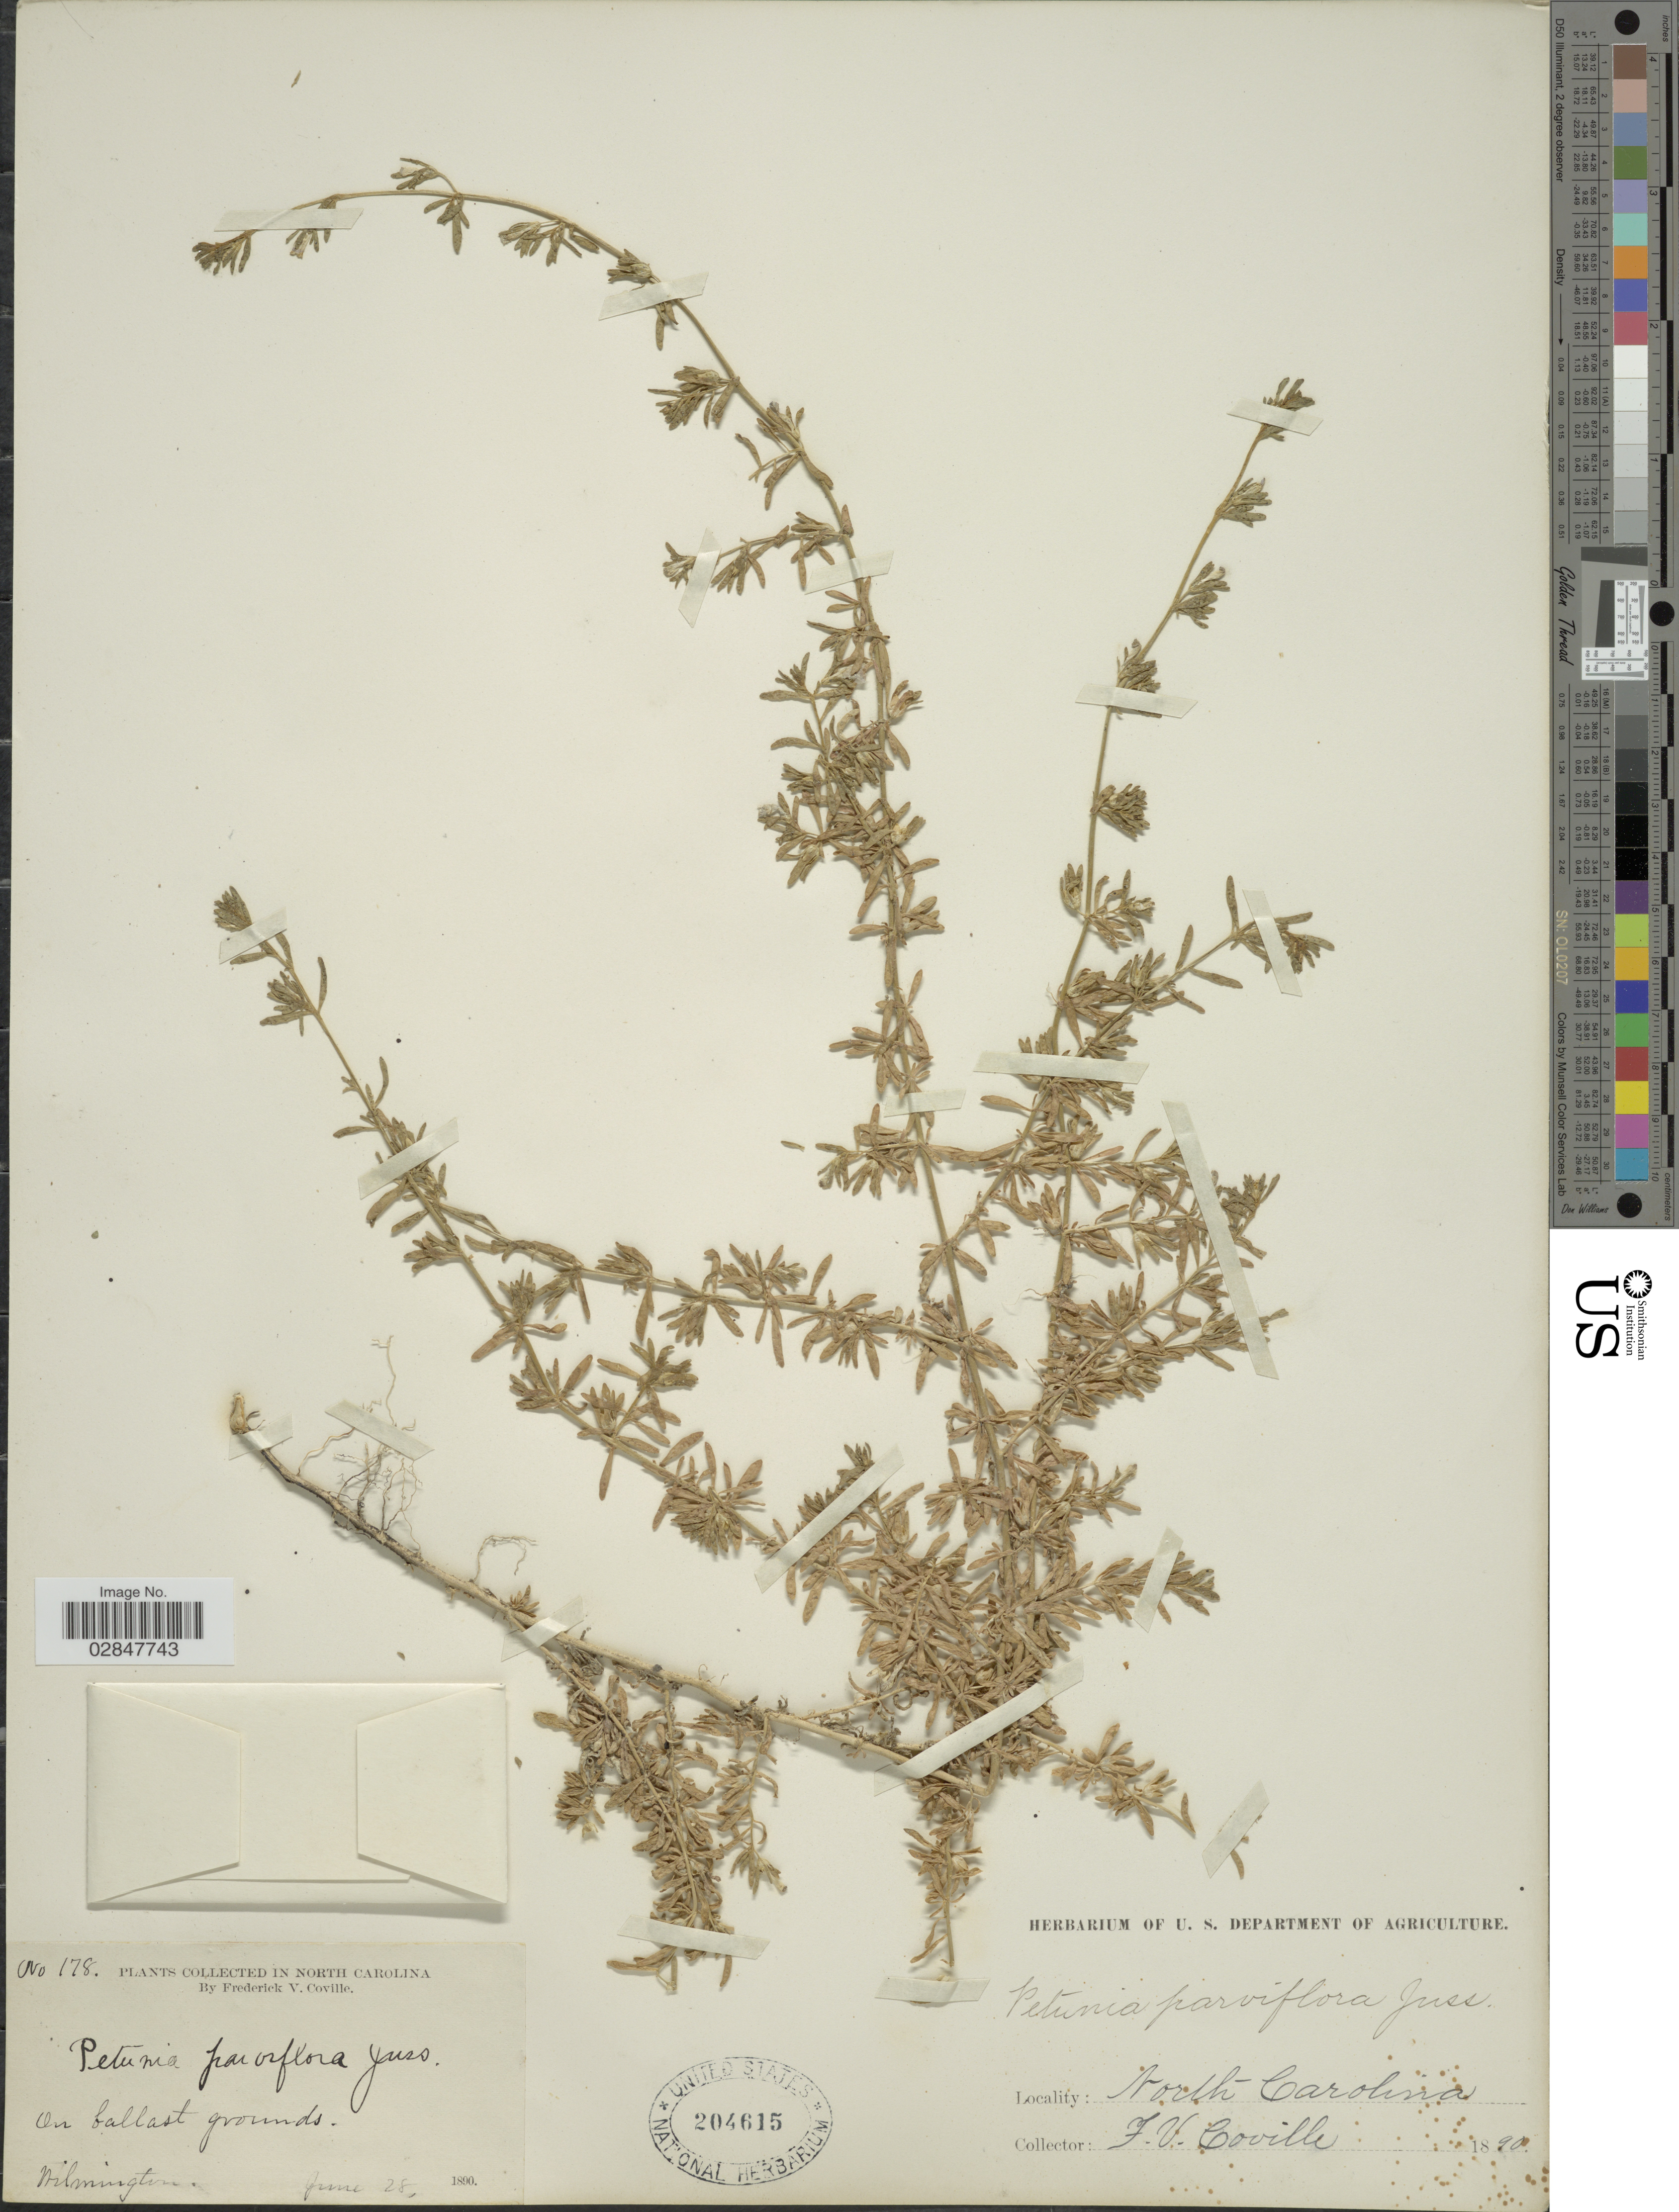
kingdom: Plantae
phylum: Tracheophyta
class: Magnoliopsida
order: Solanales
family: Solanaceae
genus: Petunia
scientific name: Petunia parviflora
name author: Juss.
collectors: F. V. Coville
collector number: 178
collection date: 1890-06-28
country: United States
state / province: North Carolina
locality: On ballast grounds, Wilmington.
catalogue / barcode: US 204615